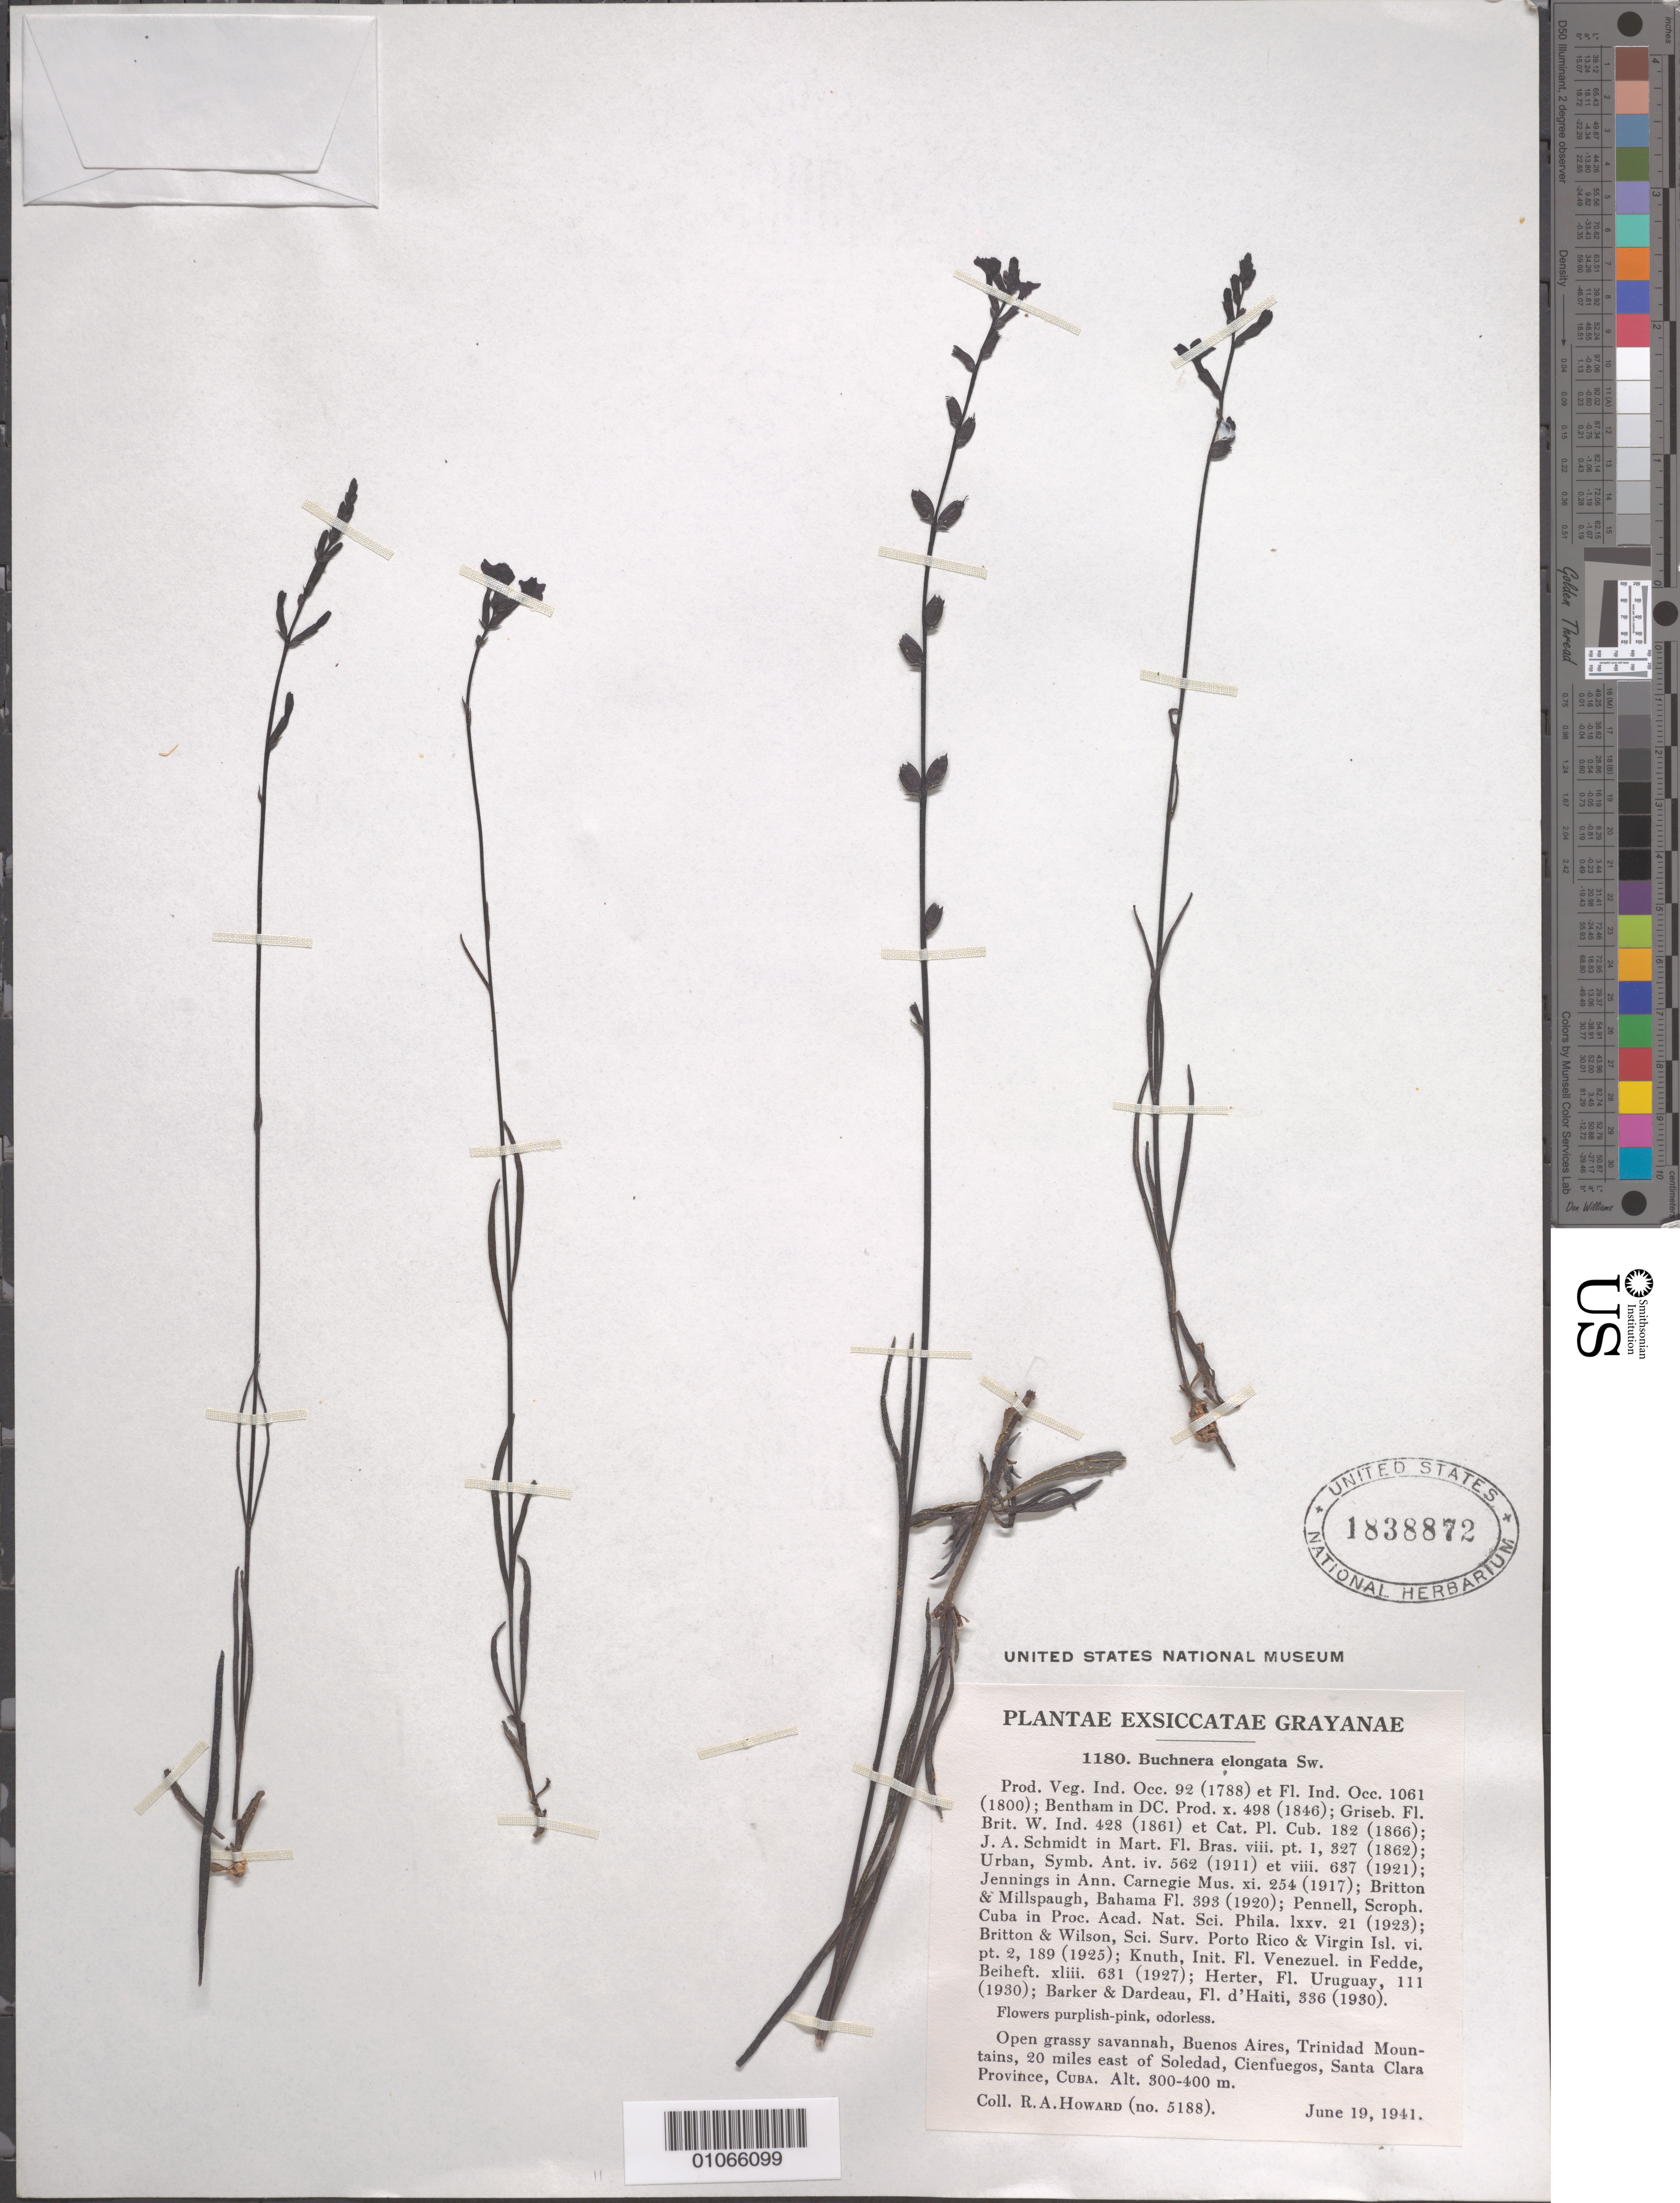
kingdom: Plantae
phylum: Tracheophyta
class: Magnoliopsida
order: Lamiales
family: Orobanchaceae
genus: Buchnera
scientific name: Buchnera elongata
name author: Sw.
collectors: R. A. Howard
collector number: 5188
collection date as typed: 19 Jun 1941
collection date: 1941-06-19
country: Cuba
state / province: Cienfuegos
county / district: Santa Clara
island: Cuba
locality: Open grassy savanna, Buenos Aires, Trinidad Mountains, 20 miles east of Soledad, Cienfuegos, Santa Clara Province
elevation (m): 300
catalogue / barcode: US 1838872